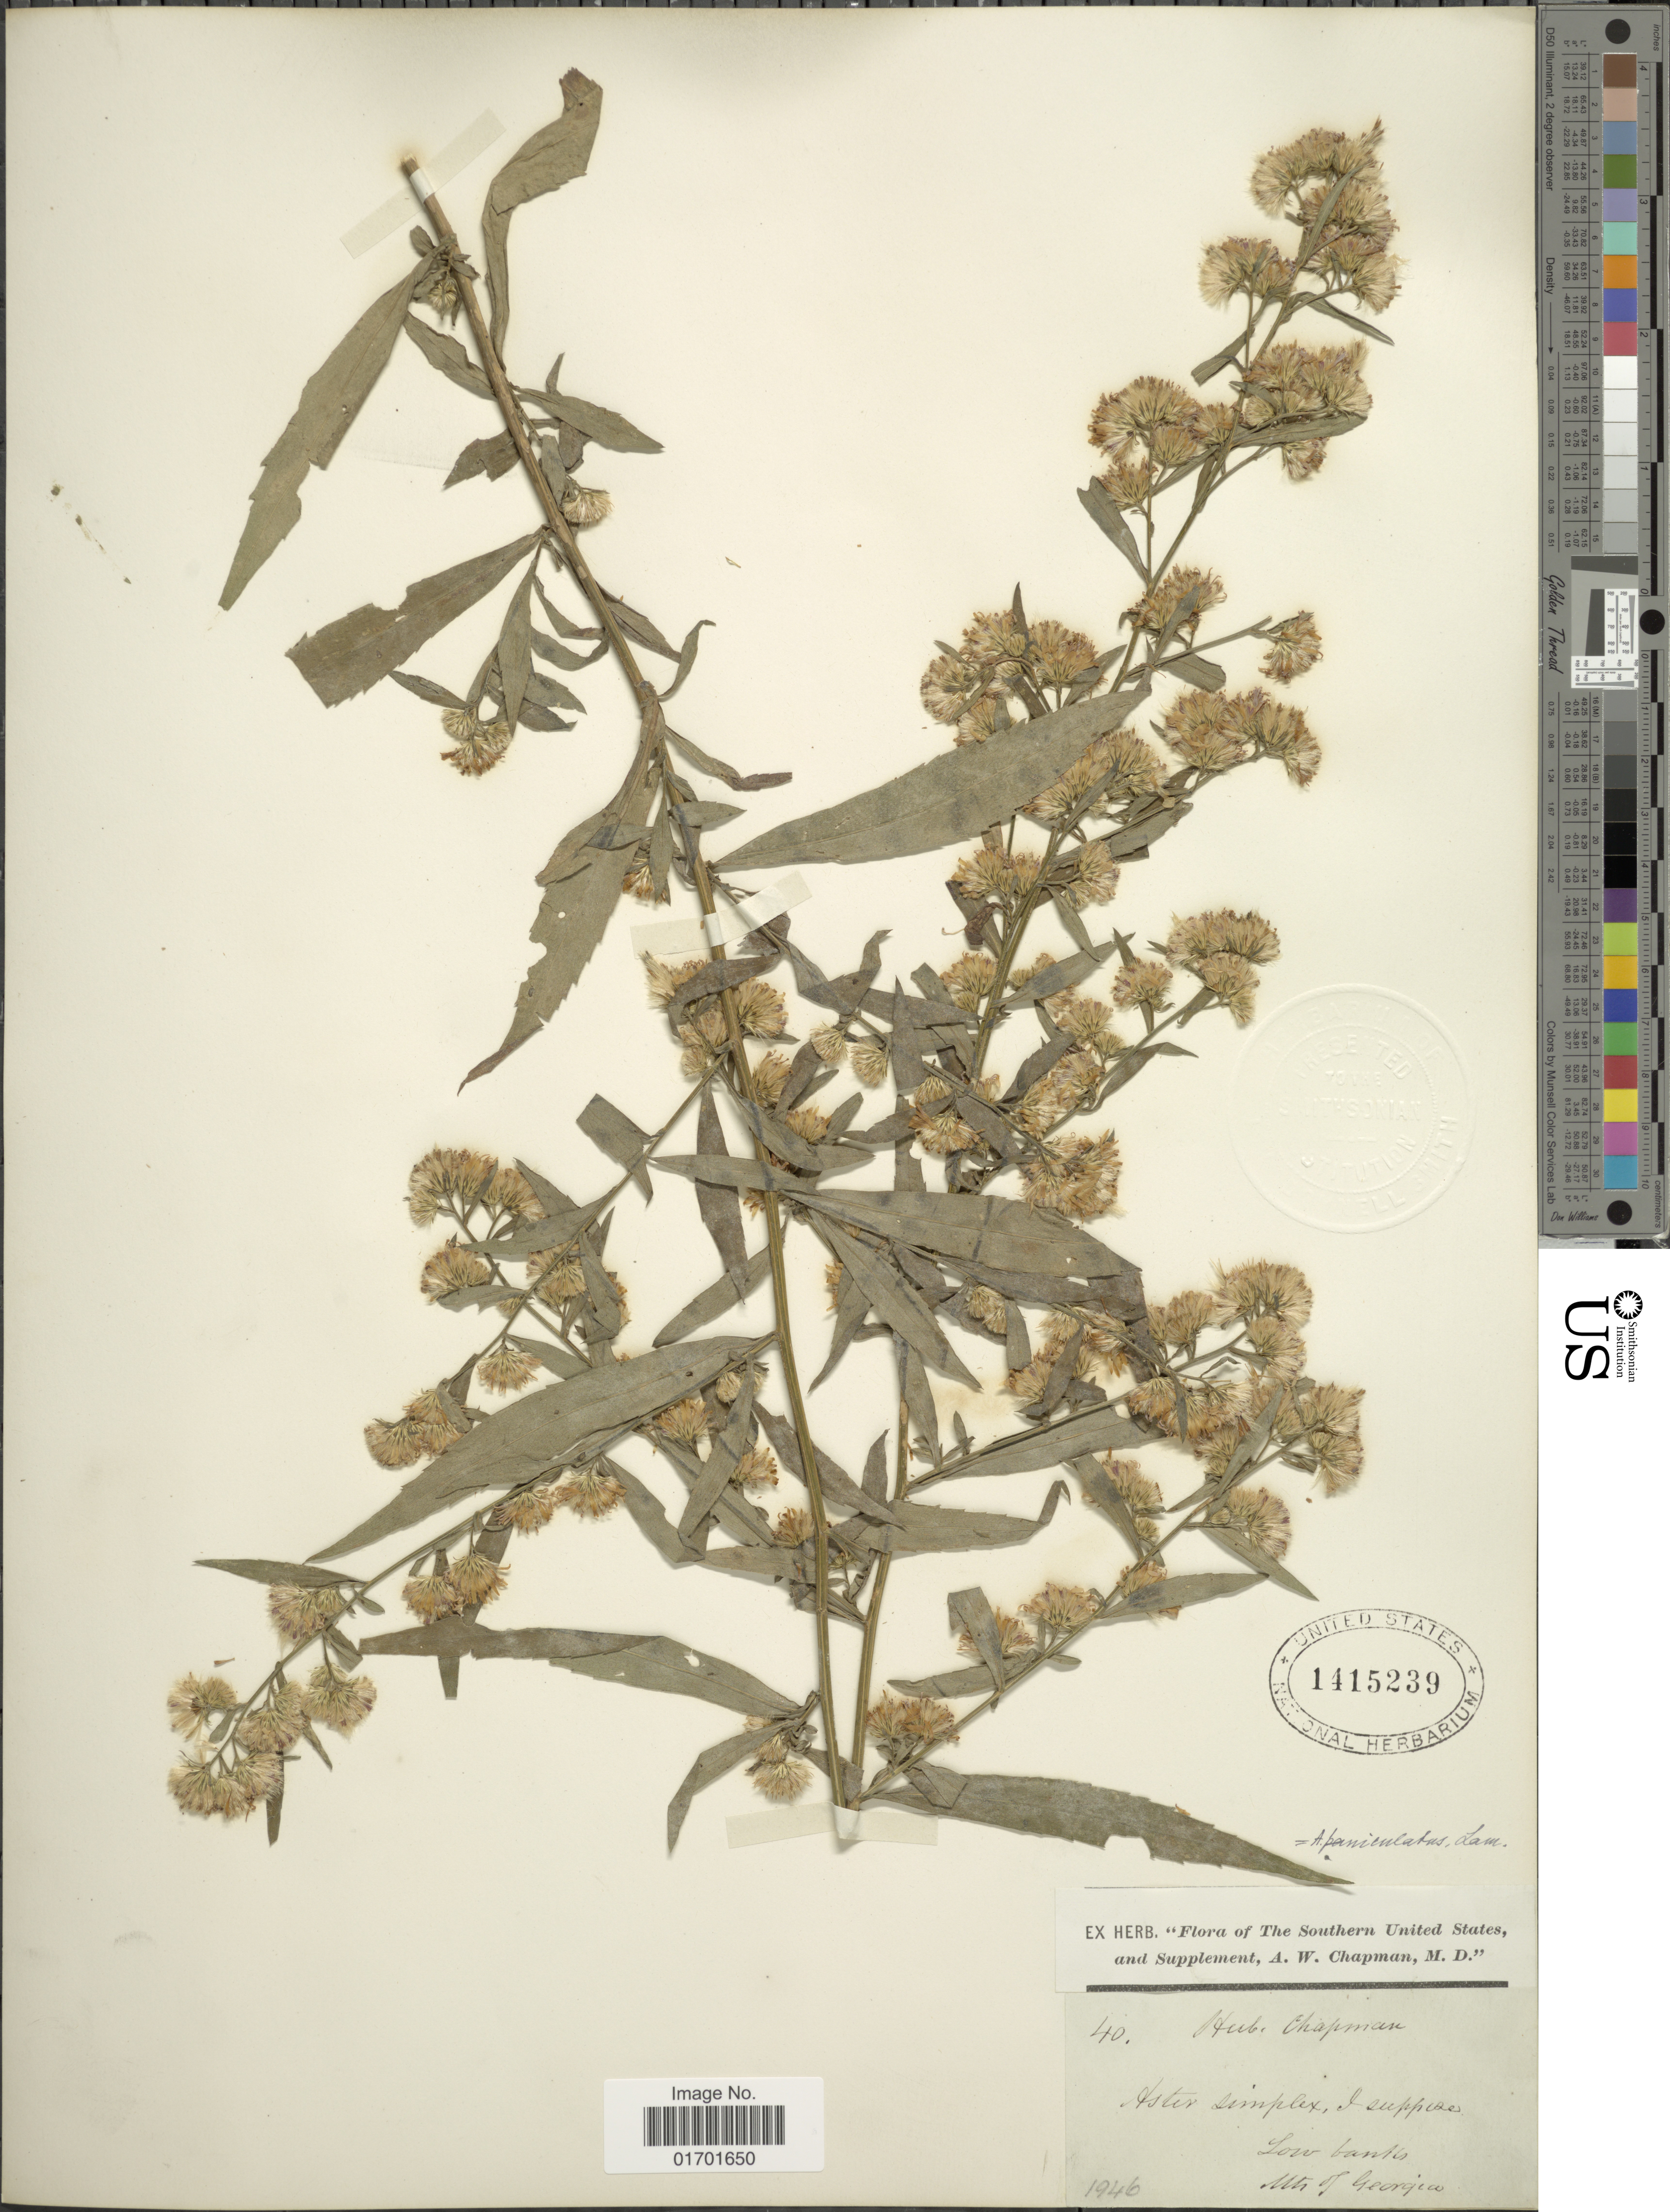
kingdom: Plantae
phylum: Tracheophyta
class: Magnoliopsida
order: Asterales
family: Asteraceae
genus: Symphyotrichum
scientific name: Symphyotrichum lanceolatum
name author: (Willd.) G.L. Nesom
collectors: A. W. Chapman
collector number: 40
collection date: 1946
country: United States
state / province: Georgia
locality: Mts of Georgia.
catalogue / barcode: US 1415239